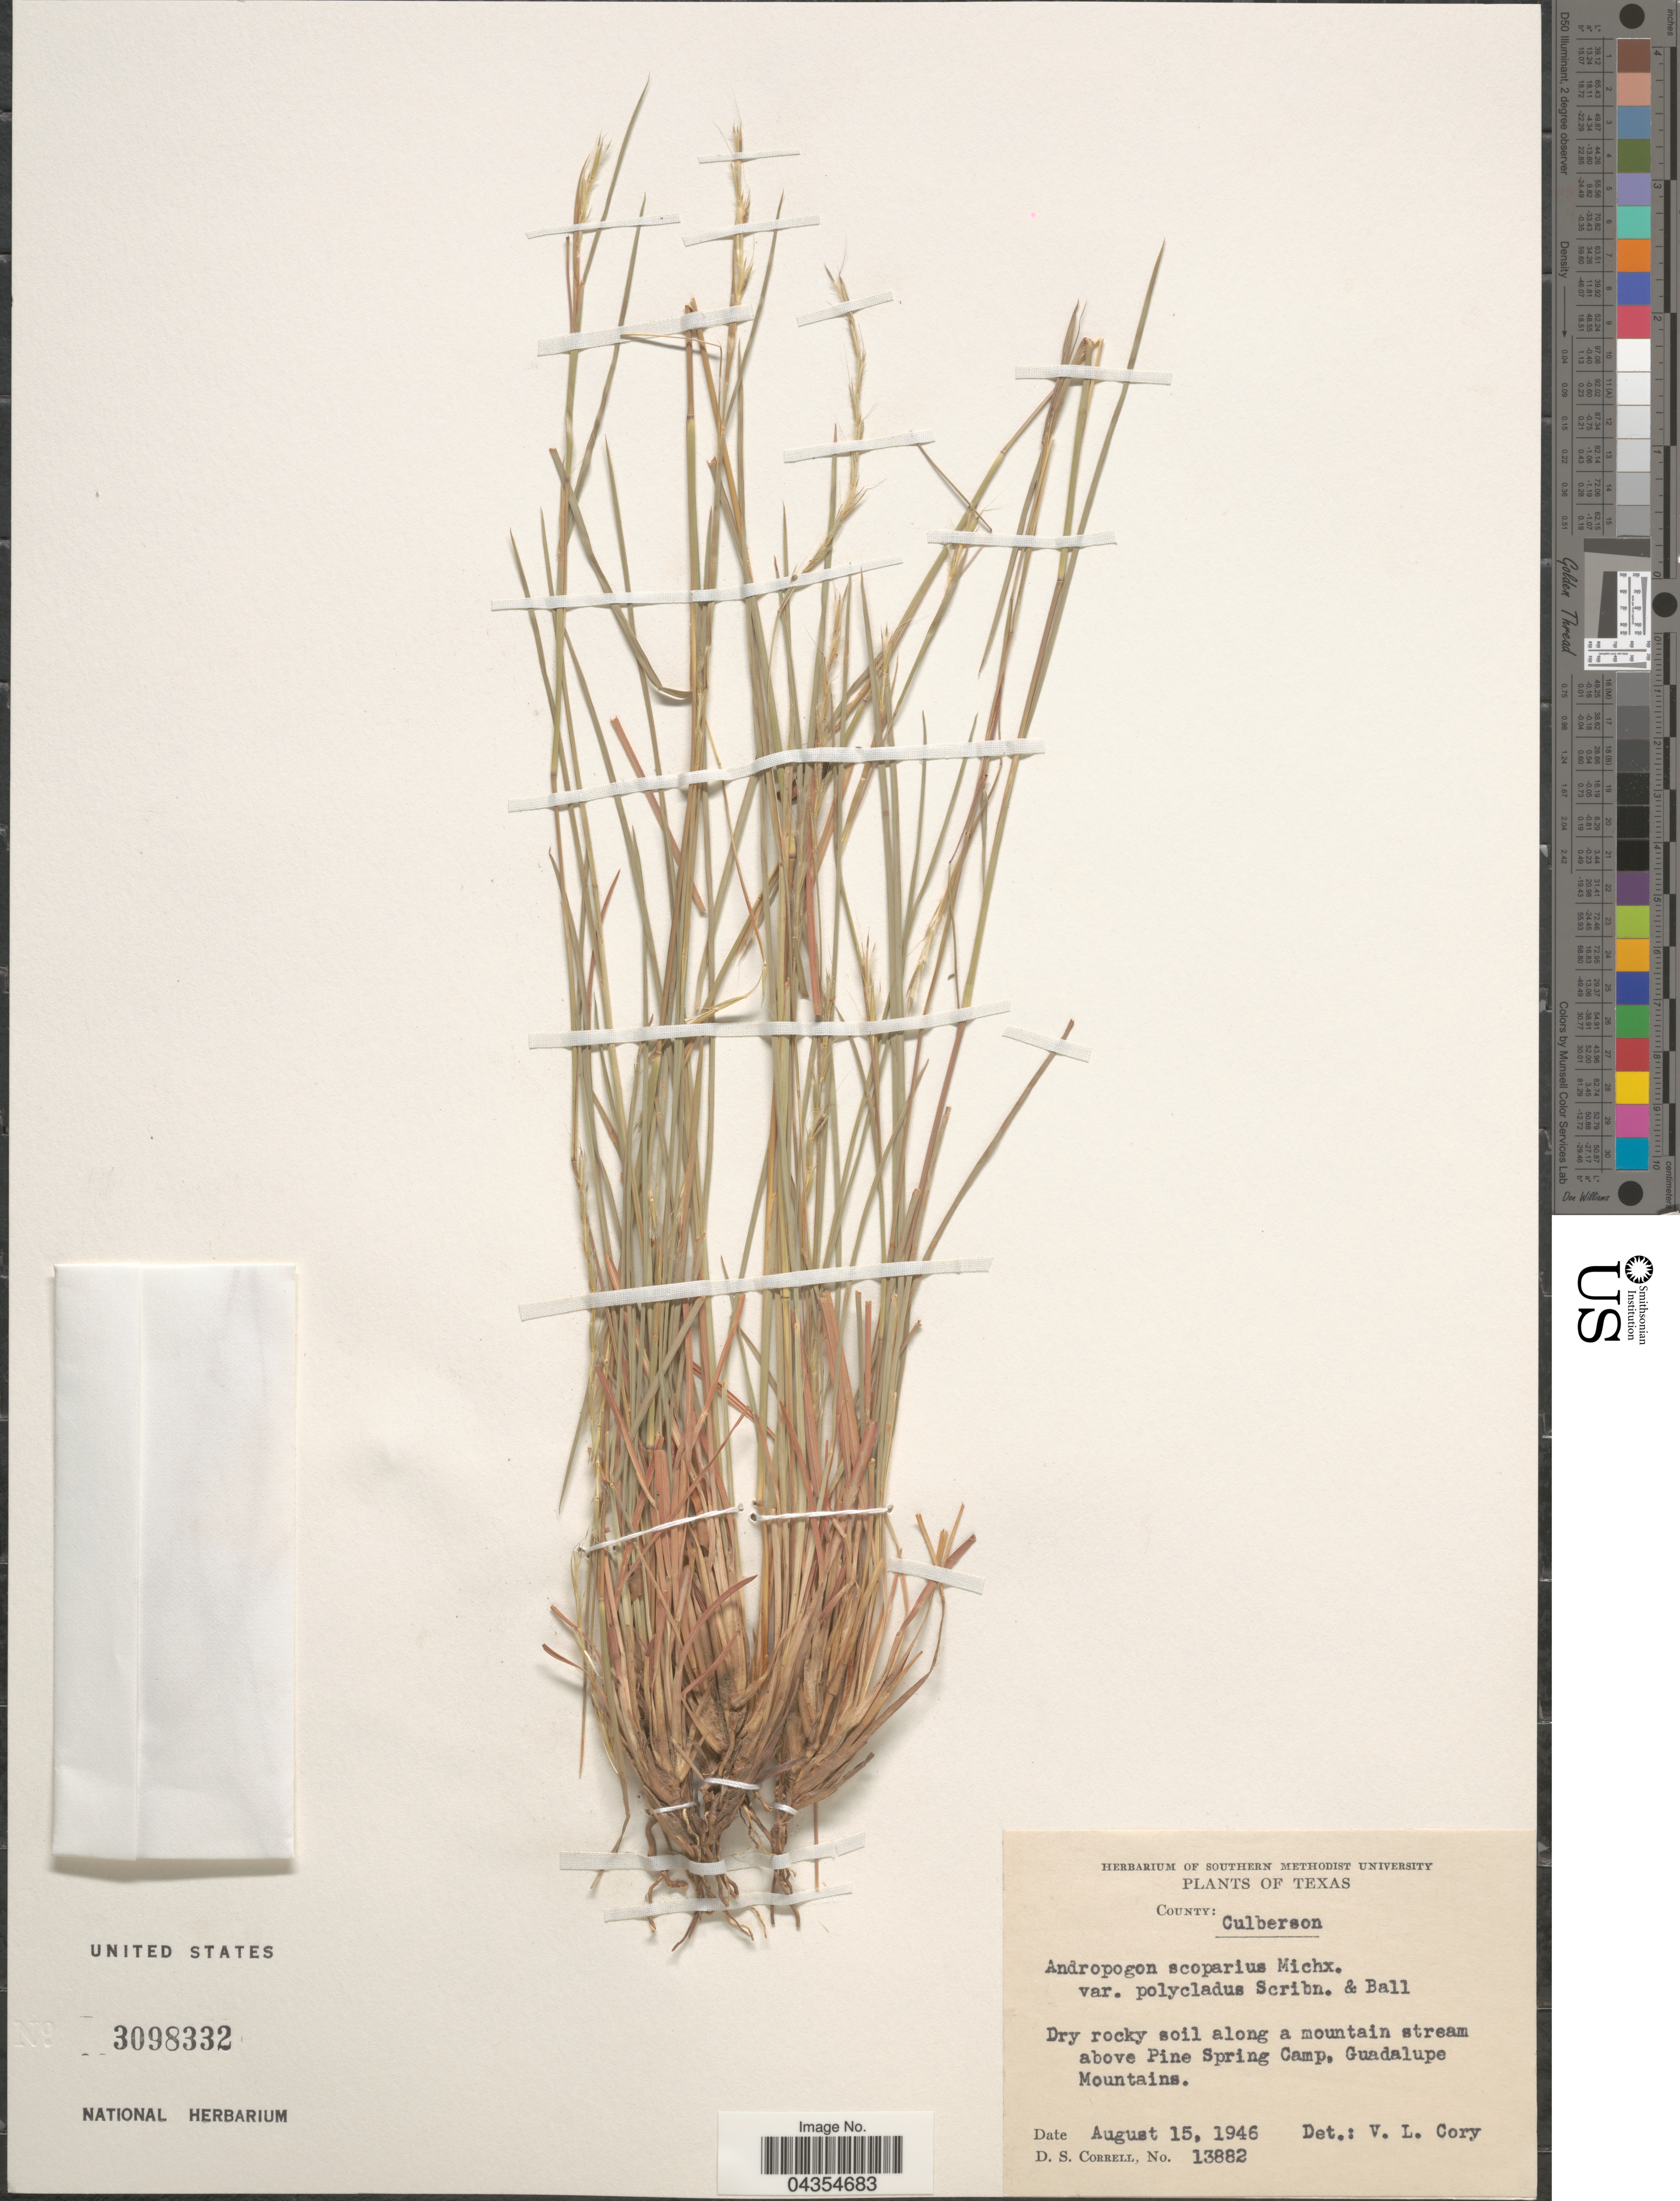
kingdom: Plantae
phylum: Tracheophyta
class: Liliopsida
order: Poales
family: Poaceae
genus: Schizachyrium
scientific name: Schizachyrium scoparium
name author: (Michx.) Nash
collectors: D. S. Correll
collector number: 13882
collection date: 1946-08-15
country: United States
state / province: Texas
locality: County: Culberson. Dry rocky soil along a mountain stream above Pine Spring Camp, Guadalupe Mountains.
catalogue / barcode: US 3098332